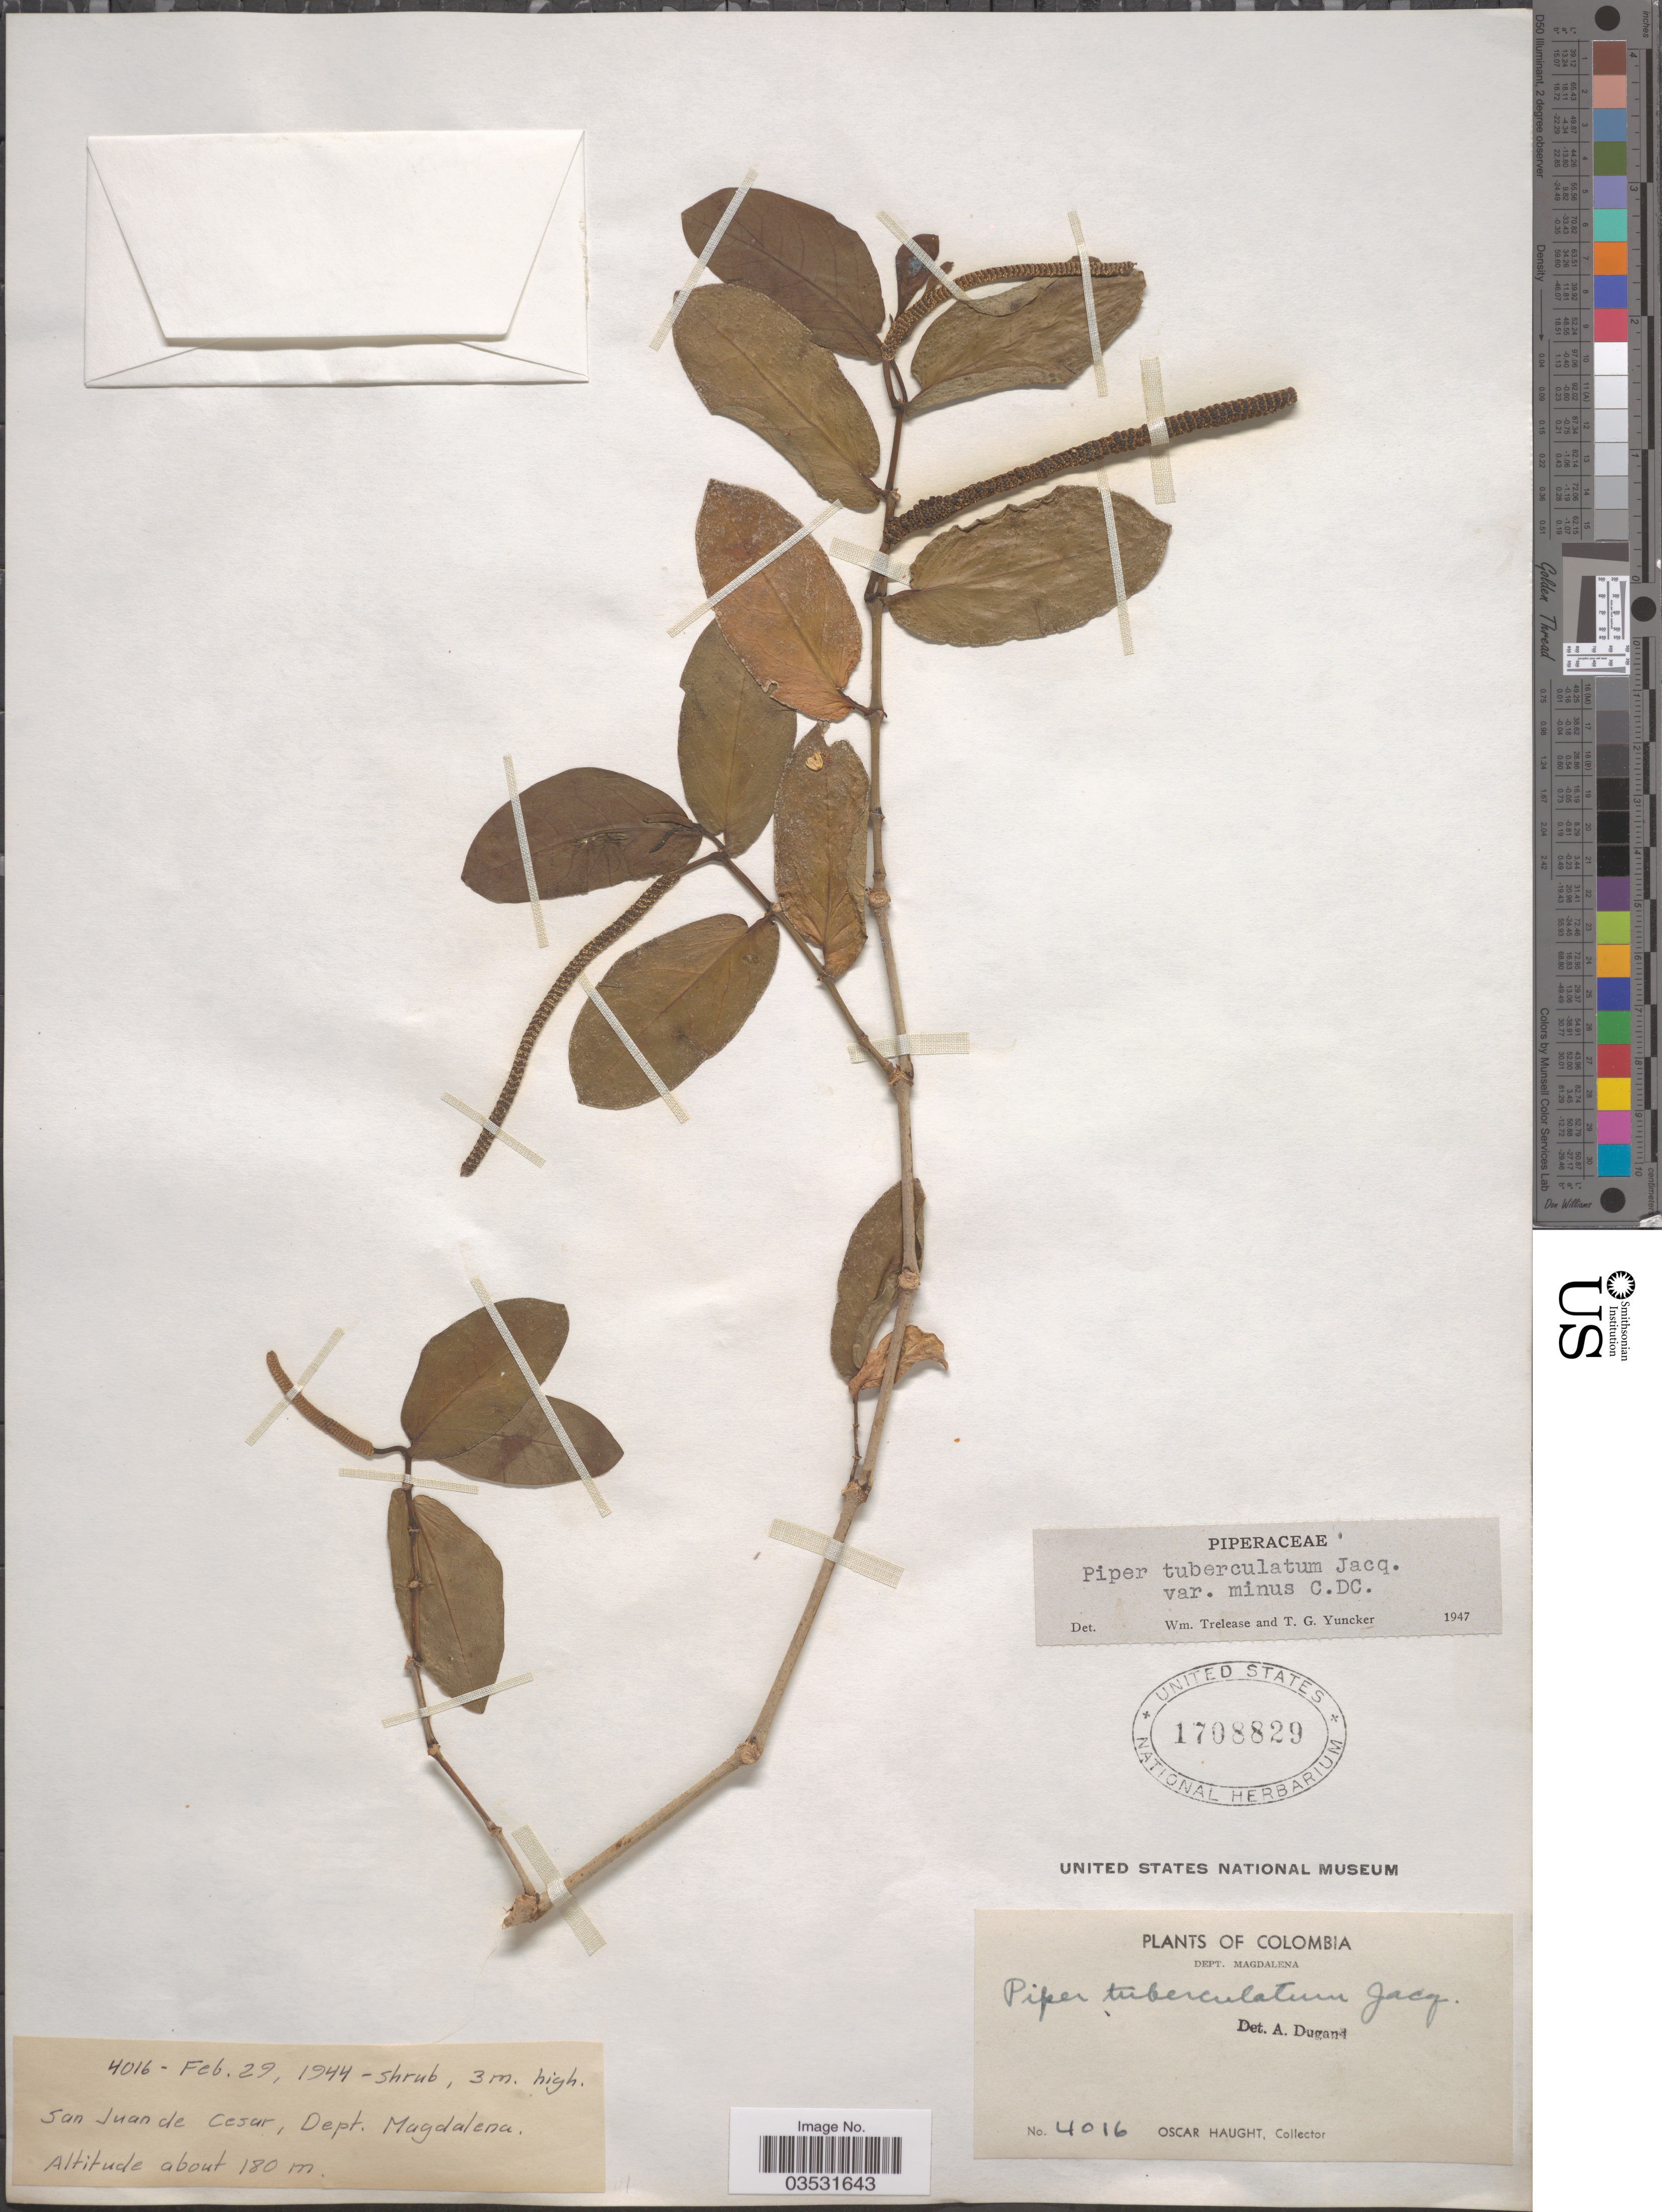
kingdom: Plantae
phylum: Tracheophyta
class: Magnoliopsida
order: Piperales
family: Piperaceae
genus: Piper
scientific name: Piper tuberculatum var. minus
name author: C. DC.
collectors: O. L. Haught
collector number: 4016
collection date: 1944-02-29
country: Colombia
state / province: Magdalena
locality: Dept. Magdalena. San Juan de Cesar.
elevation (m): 180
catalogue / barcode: US 1708829